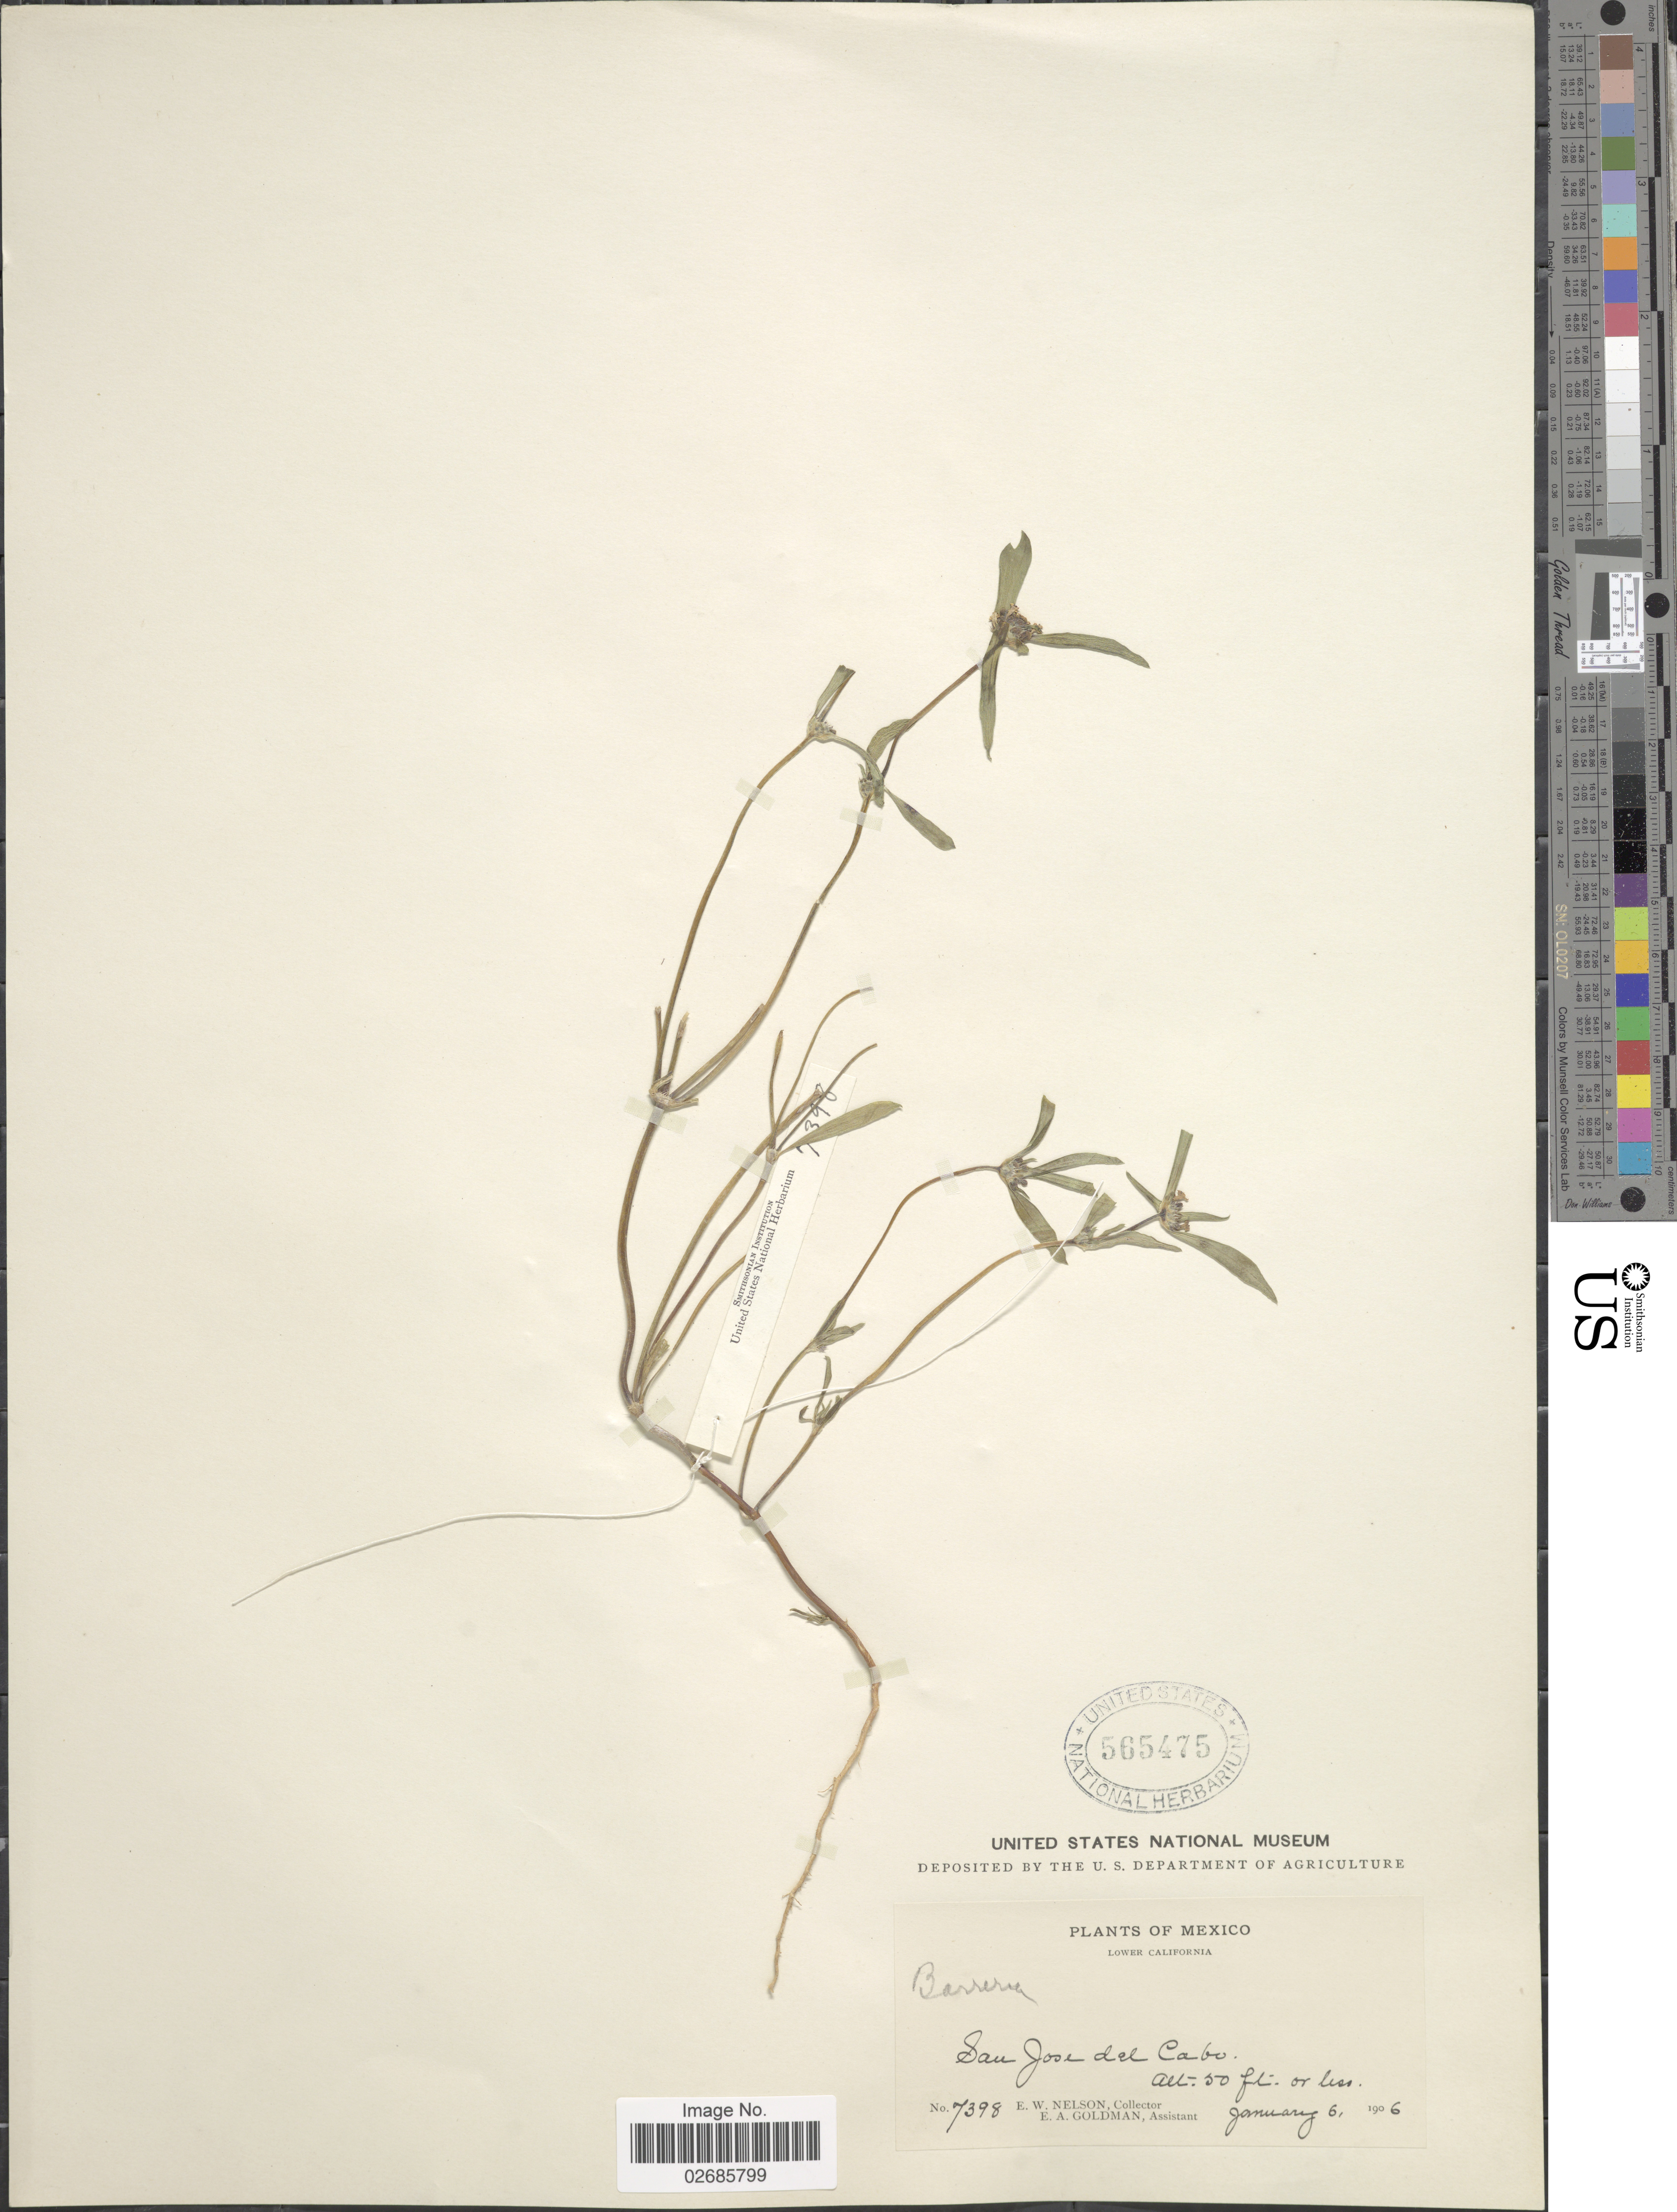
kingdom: Plantae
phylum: Tracheophyta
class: Magnoliopsida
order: Gentianales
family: Rubiaceae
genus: Borreria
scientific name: Borreria sp.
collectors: E. W. Nelson & E. A. Goldman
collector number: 7398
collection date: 1906-01-06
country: Mexico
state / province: Baja California Sur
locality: Lower California, San Jose del Cabo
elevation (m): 0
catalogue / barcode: US 565475